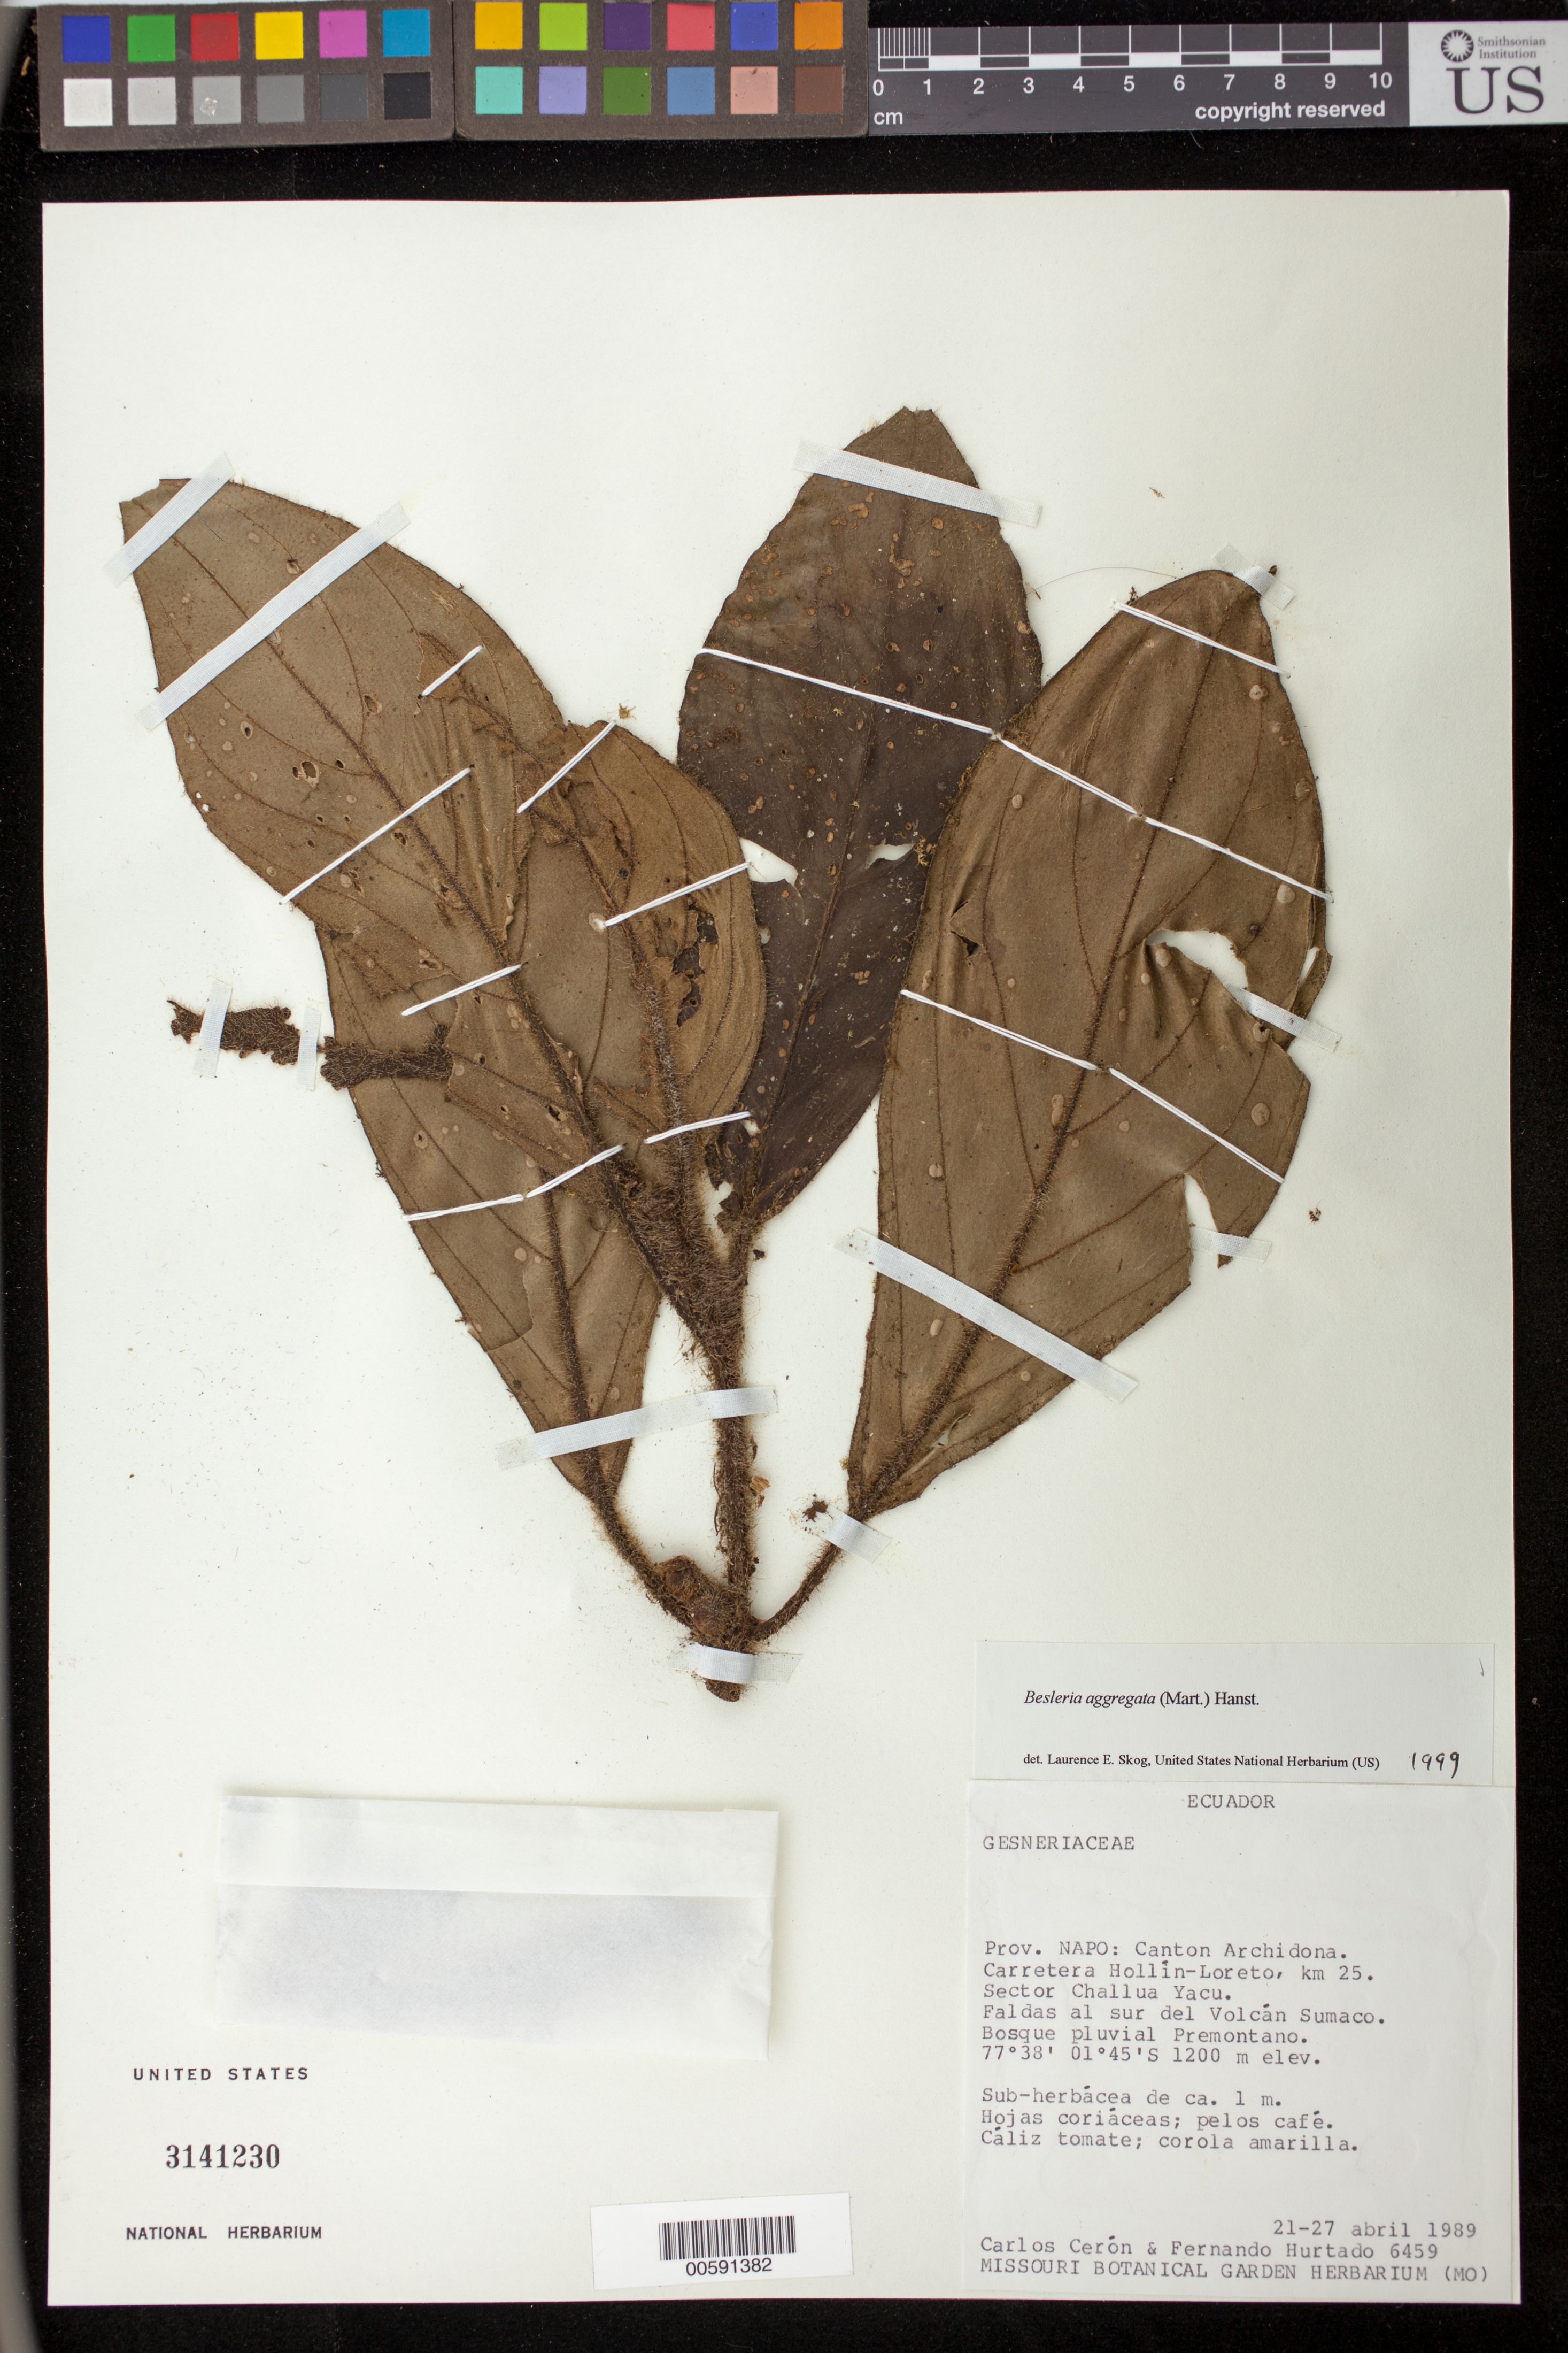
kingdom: Plantae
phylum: Tracheophyta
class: Magnoliopsida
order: Lamiales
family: Gesneriaceae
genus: Besleria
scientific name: Besleria aggregata var. aggregata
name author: (Mart.) Hanst.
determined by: Clark, J. L., (SEL), The Marie Selby Botanical Garden (UNITED STATES)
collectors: C. E. Cerón M. & F. Hurtado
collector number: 6459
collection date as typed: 21-27 Apr 1989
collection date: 1989-04-21/1989-04-27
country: Ecuador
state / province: Napo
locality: Canton Archidona, Carretera Hollín - Loreto, km 25, sector Challua Yacu, faldas al S del Volcán Sumaco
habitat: Bosque pluvial premontano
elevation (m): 1200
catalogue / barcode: US 3141230